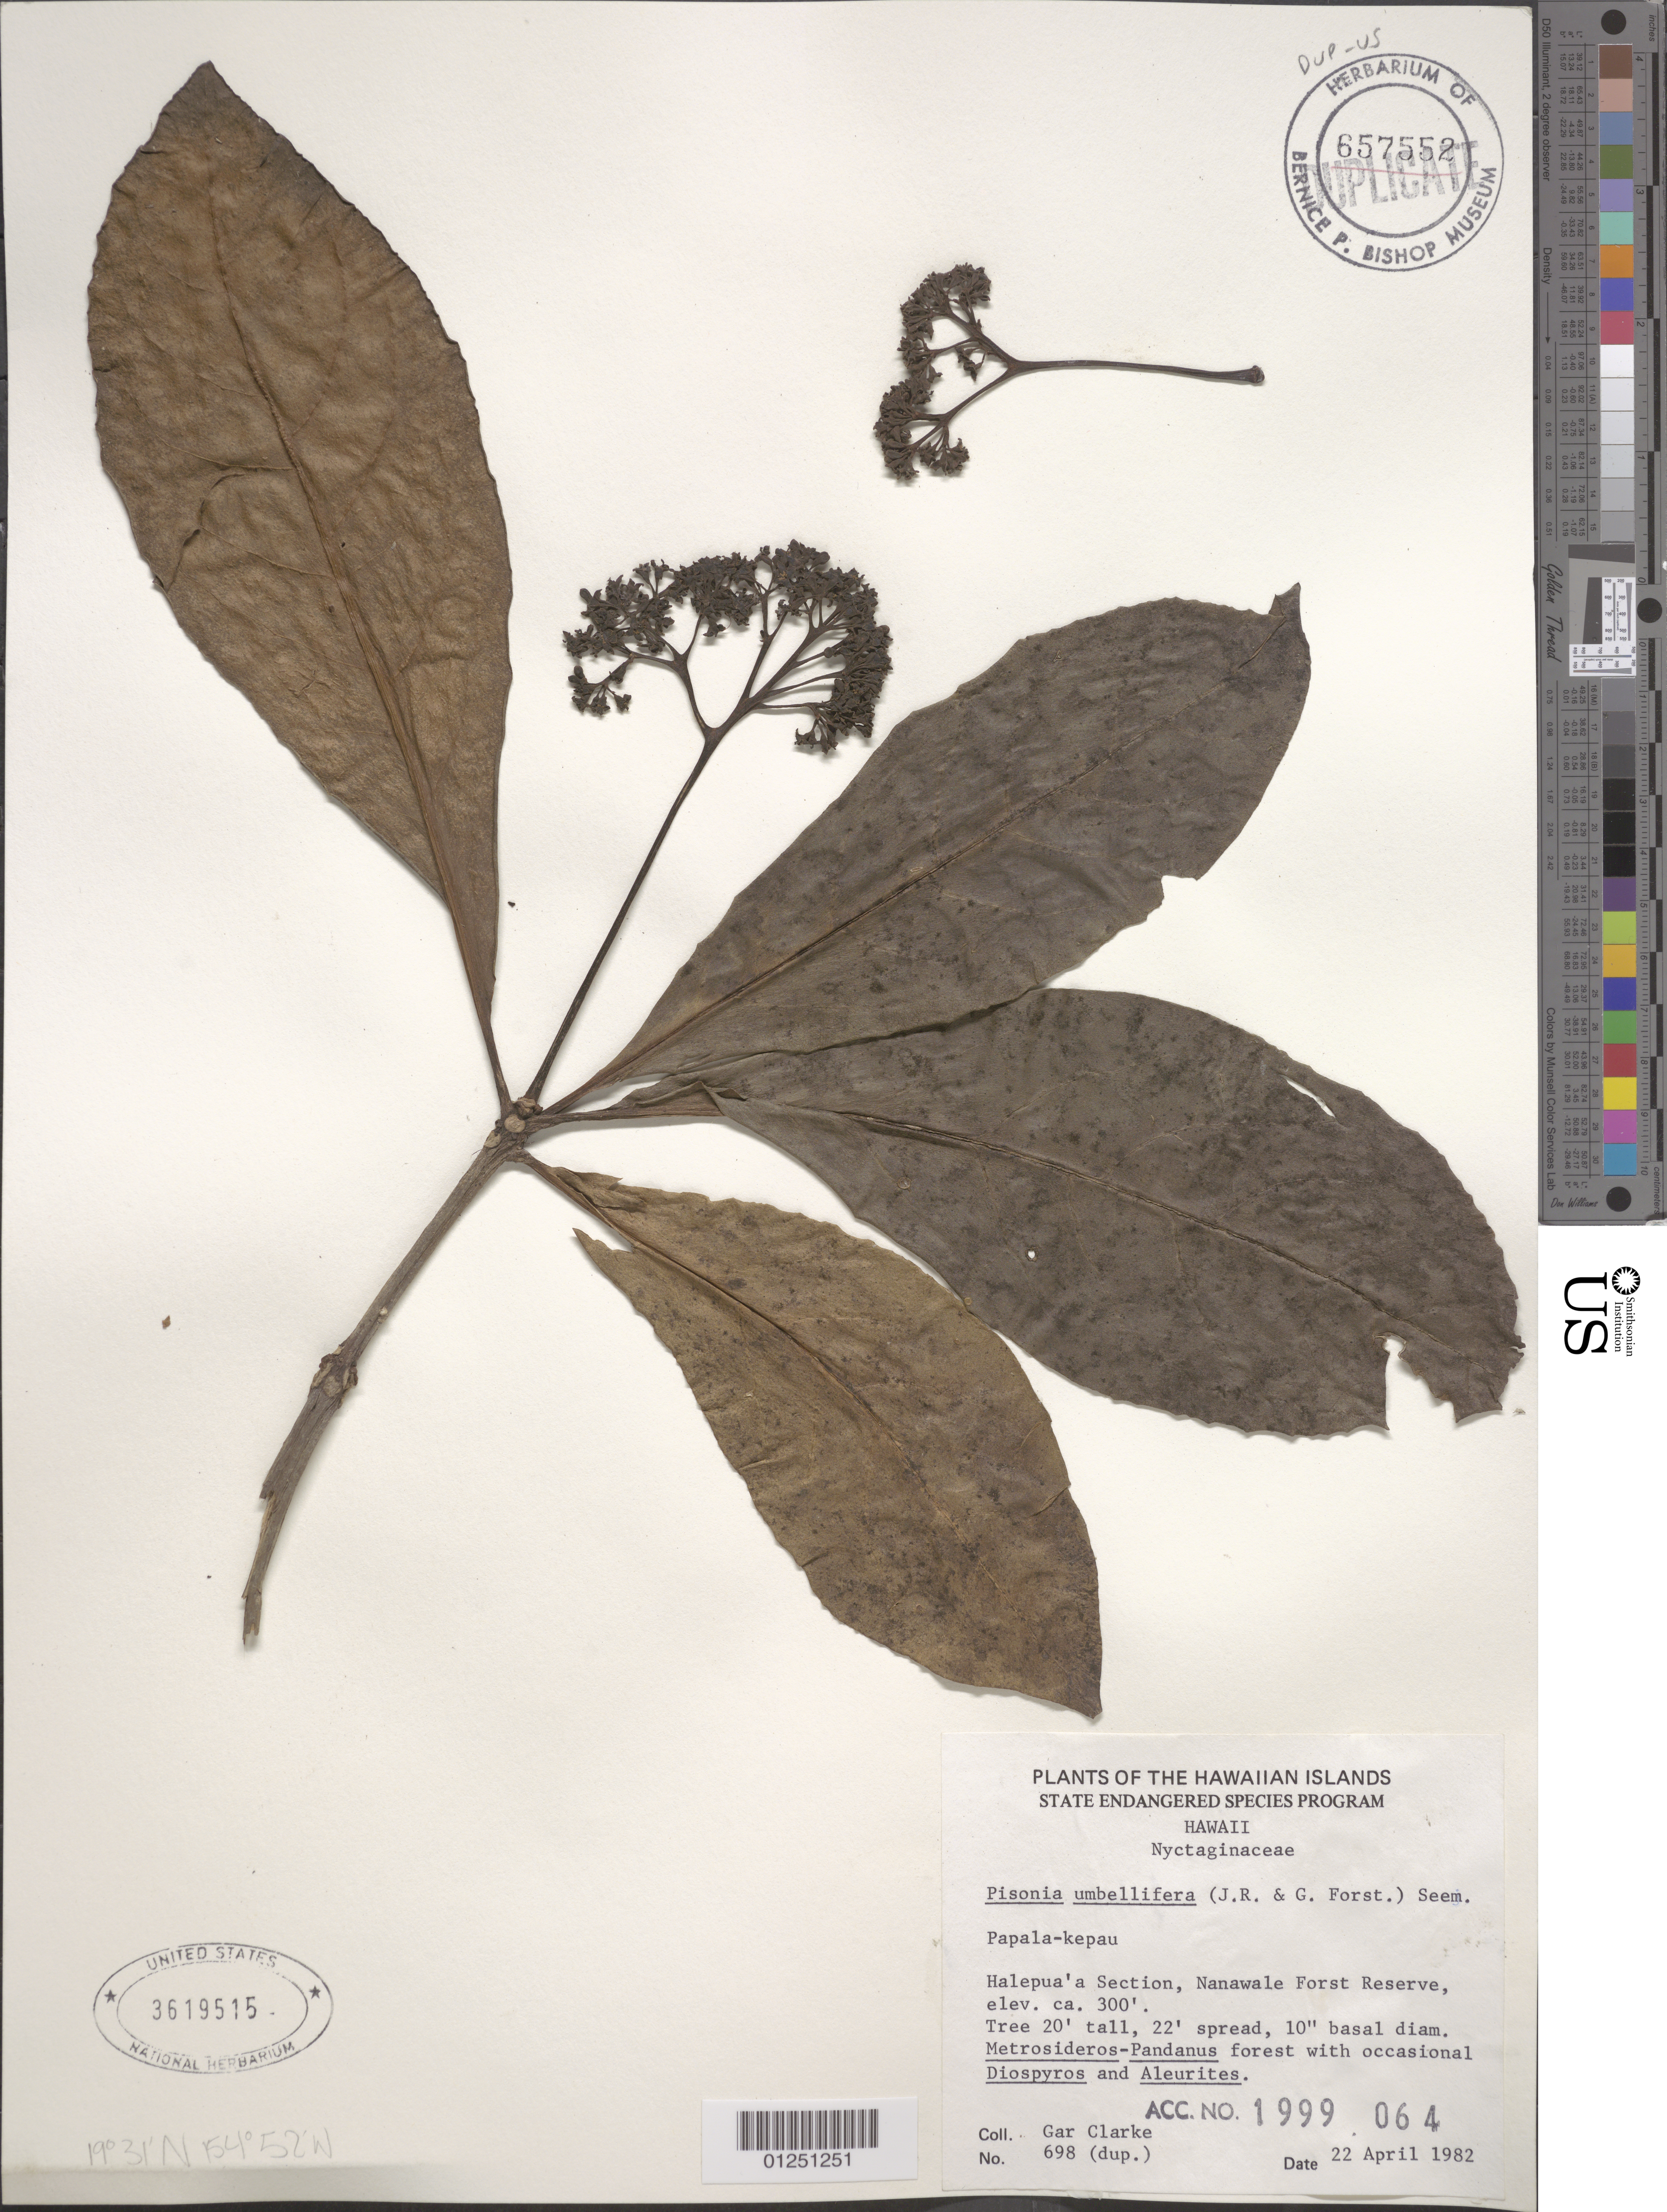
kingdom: Plantae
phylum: Tracheophyta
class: Magnoliopsida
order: Caryophyllales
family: Nyctaginaceae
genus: Ceodes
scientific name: Ceodes umbellifera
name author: J.R. Forst. & G. Forst.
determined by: Wagner, W. L., (BOT), Smithsonian Institution - National Museum of Natural History (UNITED STATES)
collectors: G. Clarke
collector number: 698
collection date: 1982-04-22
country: United States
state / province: Hawaii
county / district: Hawaii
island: Hawaii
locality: Halepuaa Section, Nanawale Forest Reserve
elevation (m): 91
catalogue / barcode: US 3619515